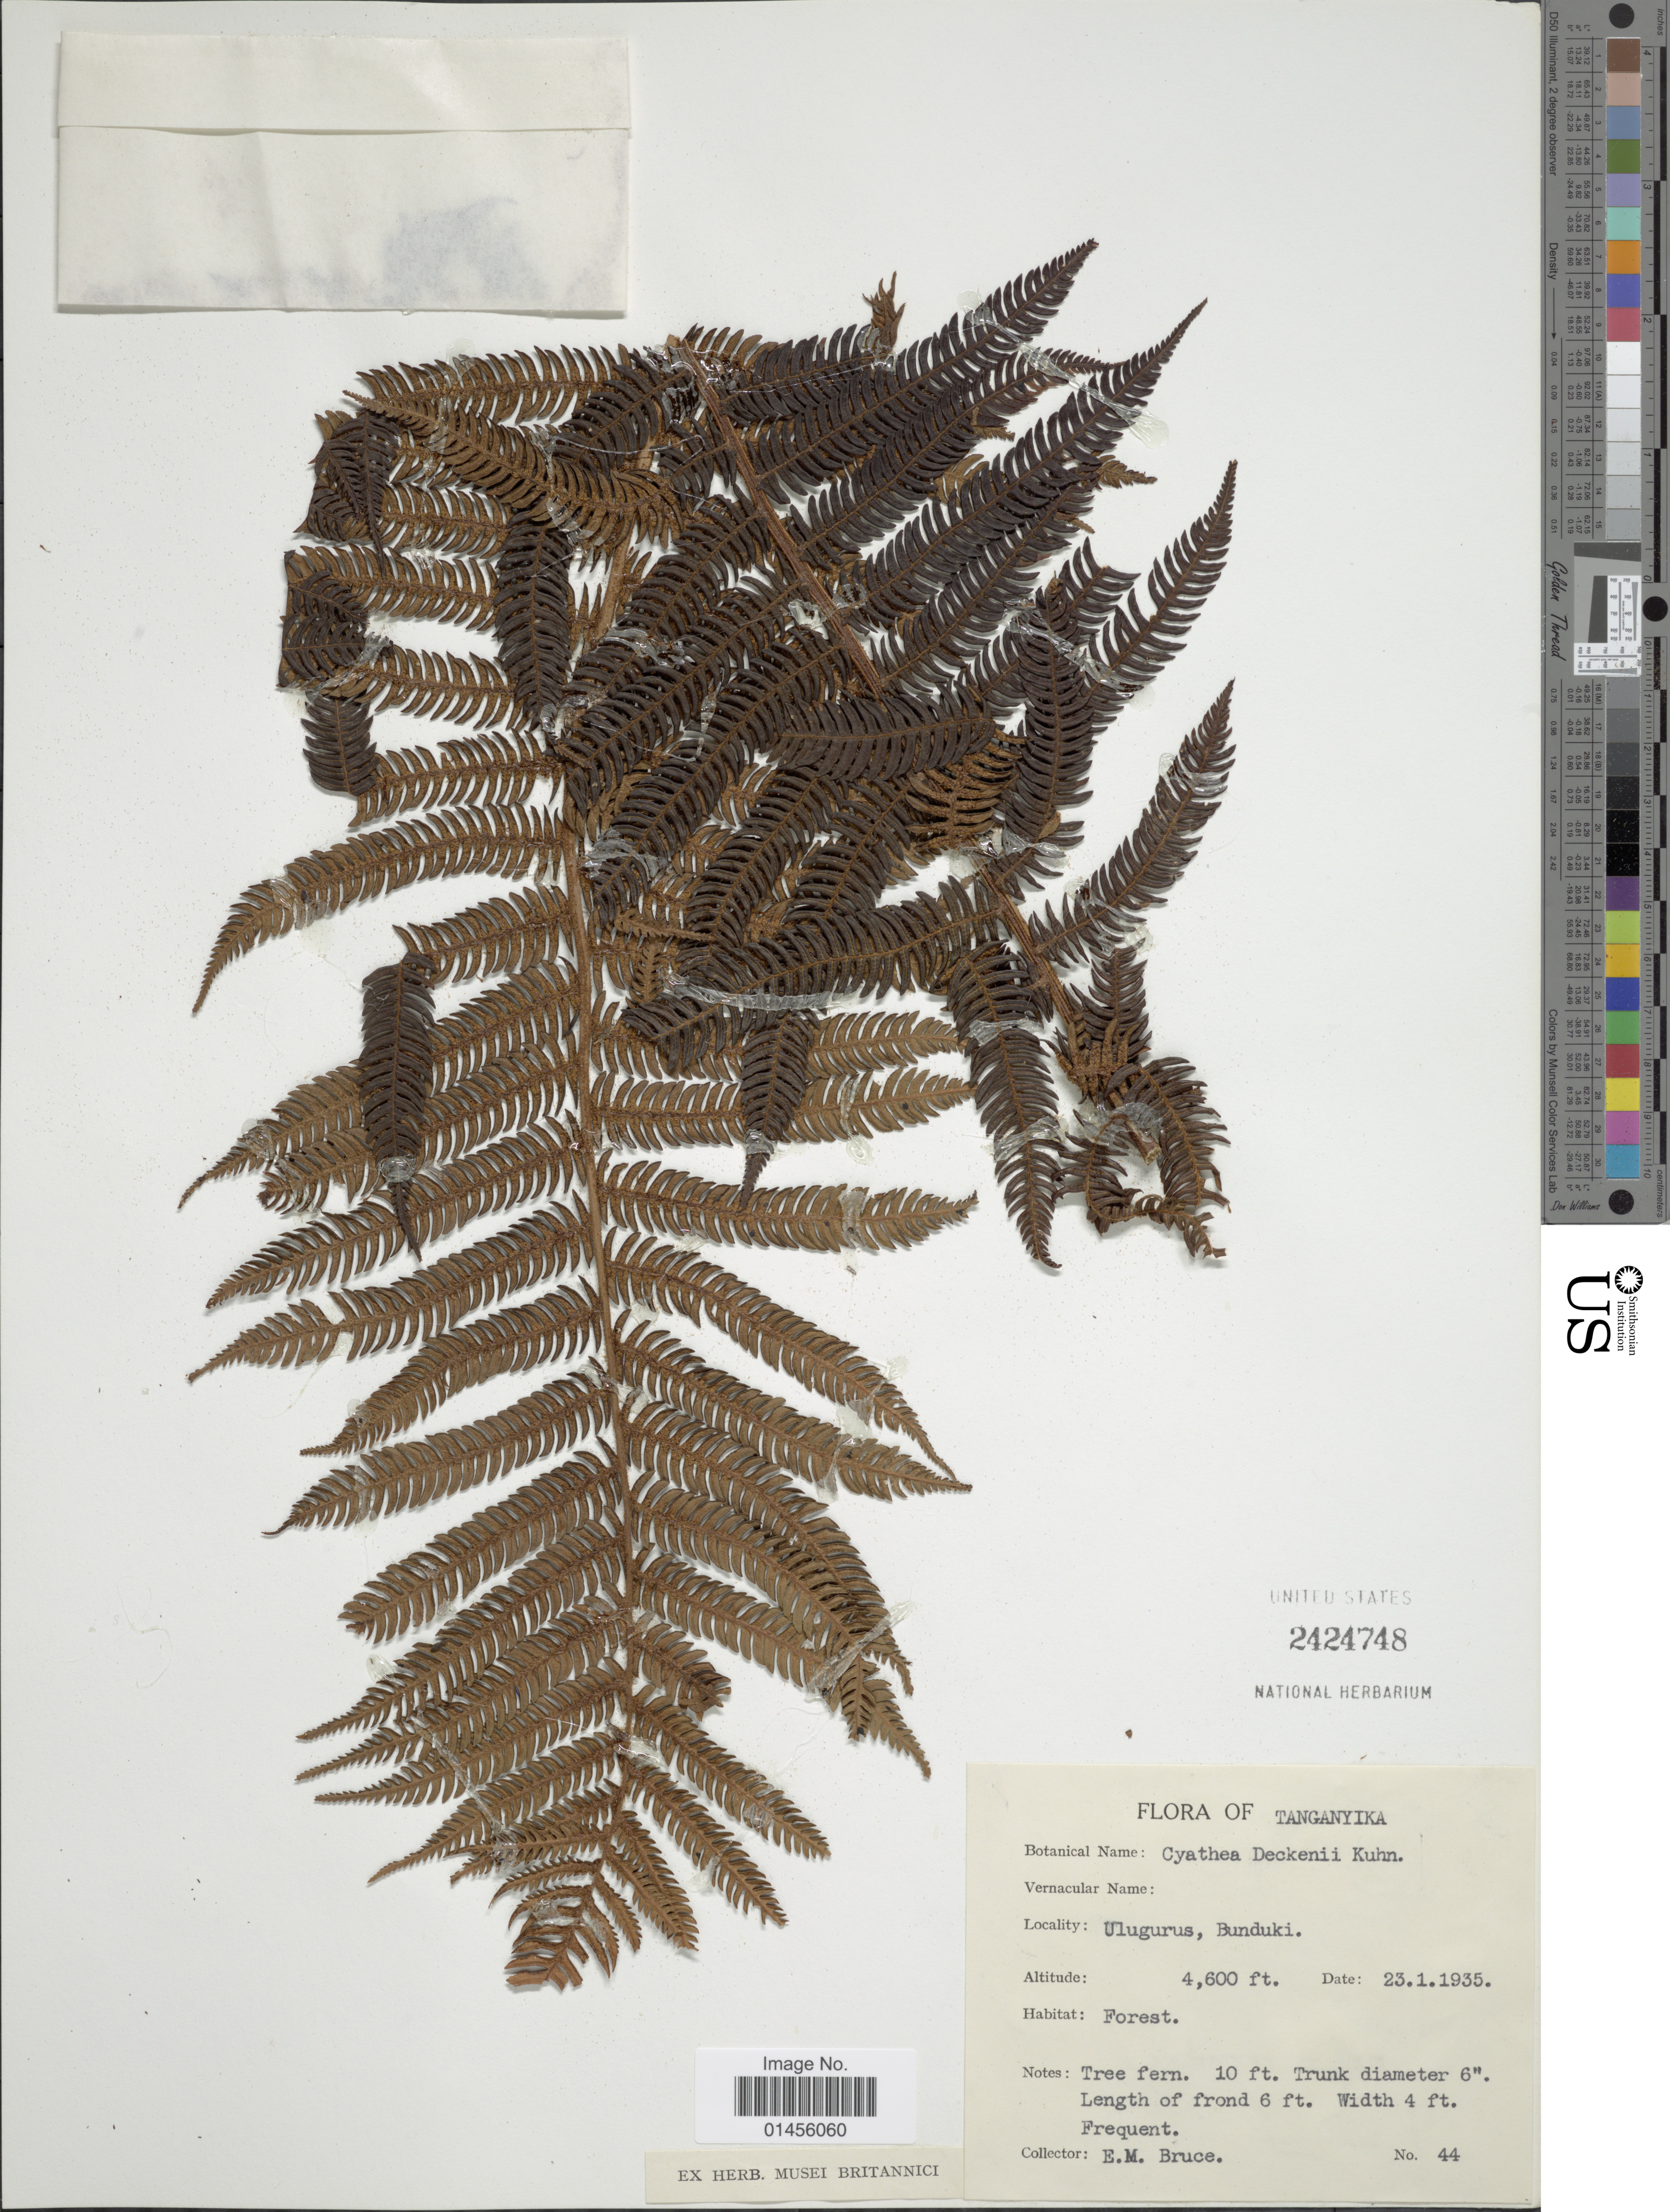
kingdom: Plantae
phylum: Tracheophyta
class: Polypodiopsida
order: Cyatheales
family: Cyatheaceae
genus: Alsophila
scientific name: Alsophila deckenii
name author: (Kuhn) R.M. Tryon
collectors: E. Bruce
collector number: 44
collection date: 1935-01-23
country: Tanzania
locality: Tanganyika. Ulugurus, Bunduki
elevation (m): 1402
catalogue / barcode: US 2424748